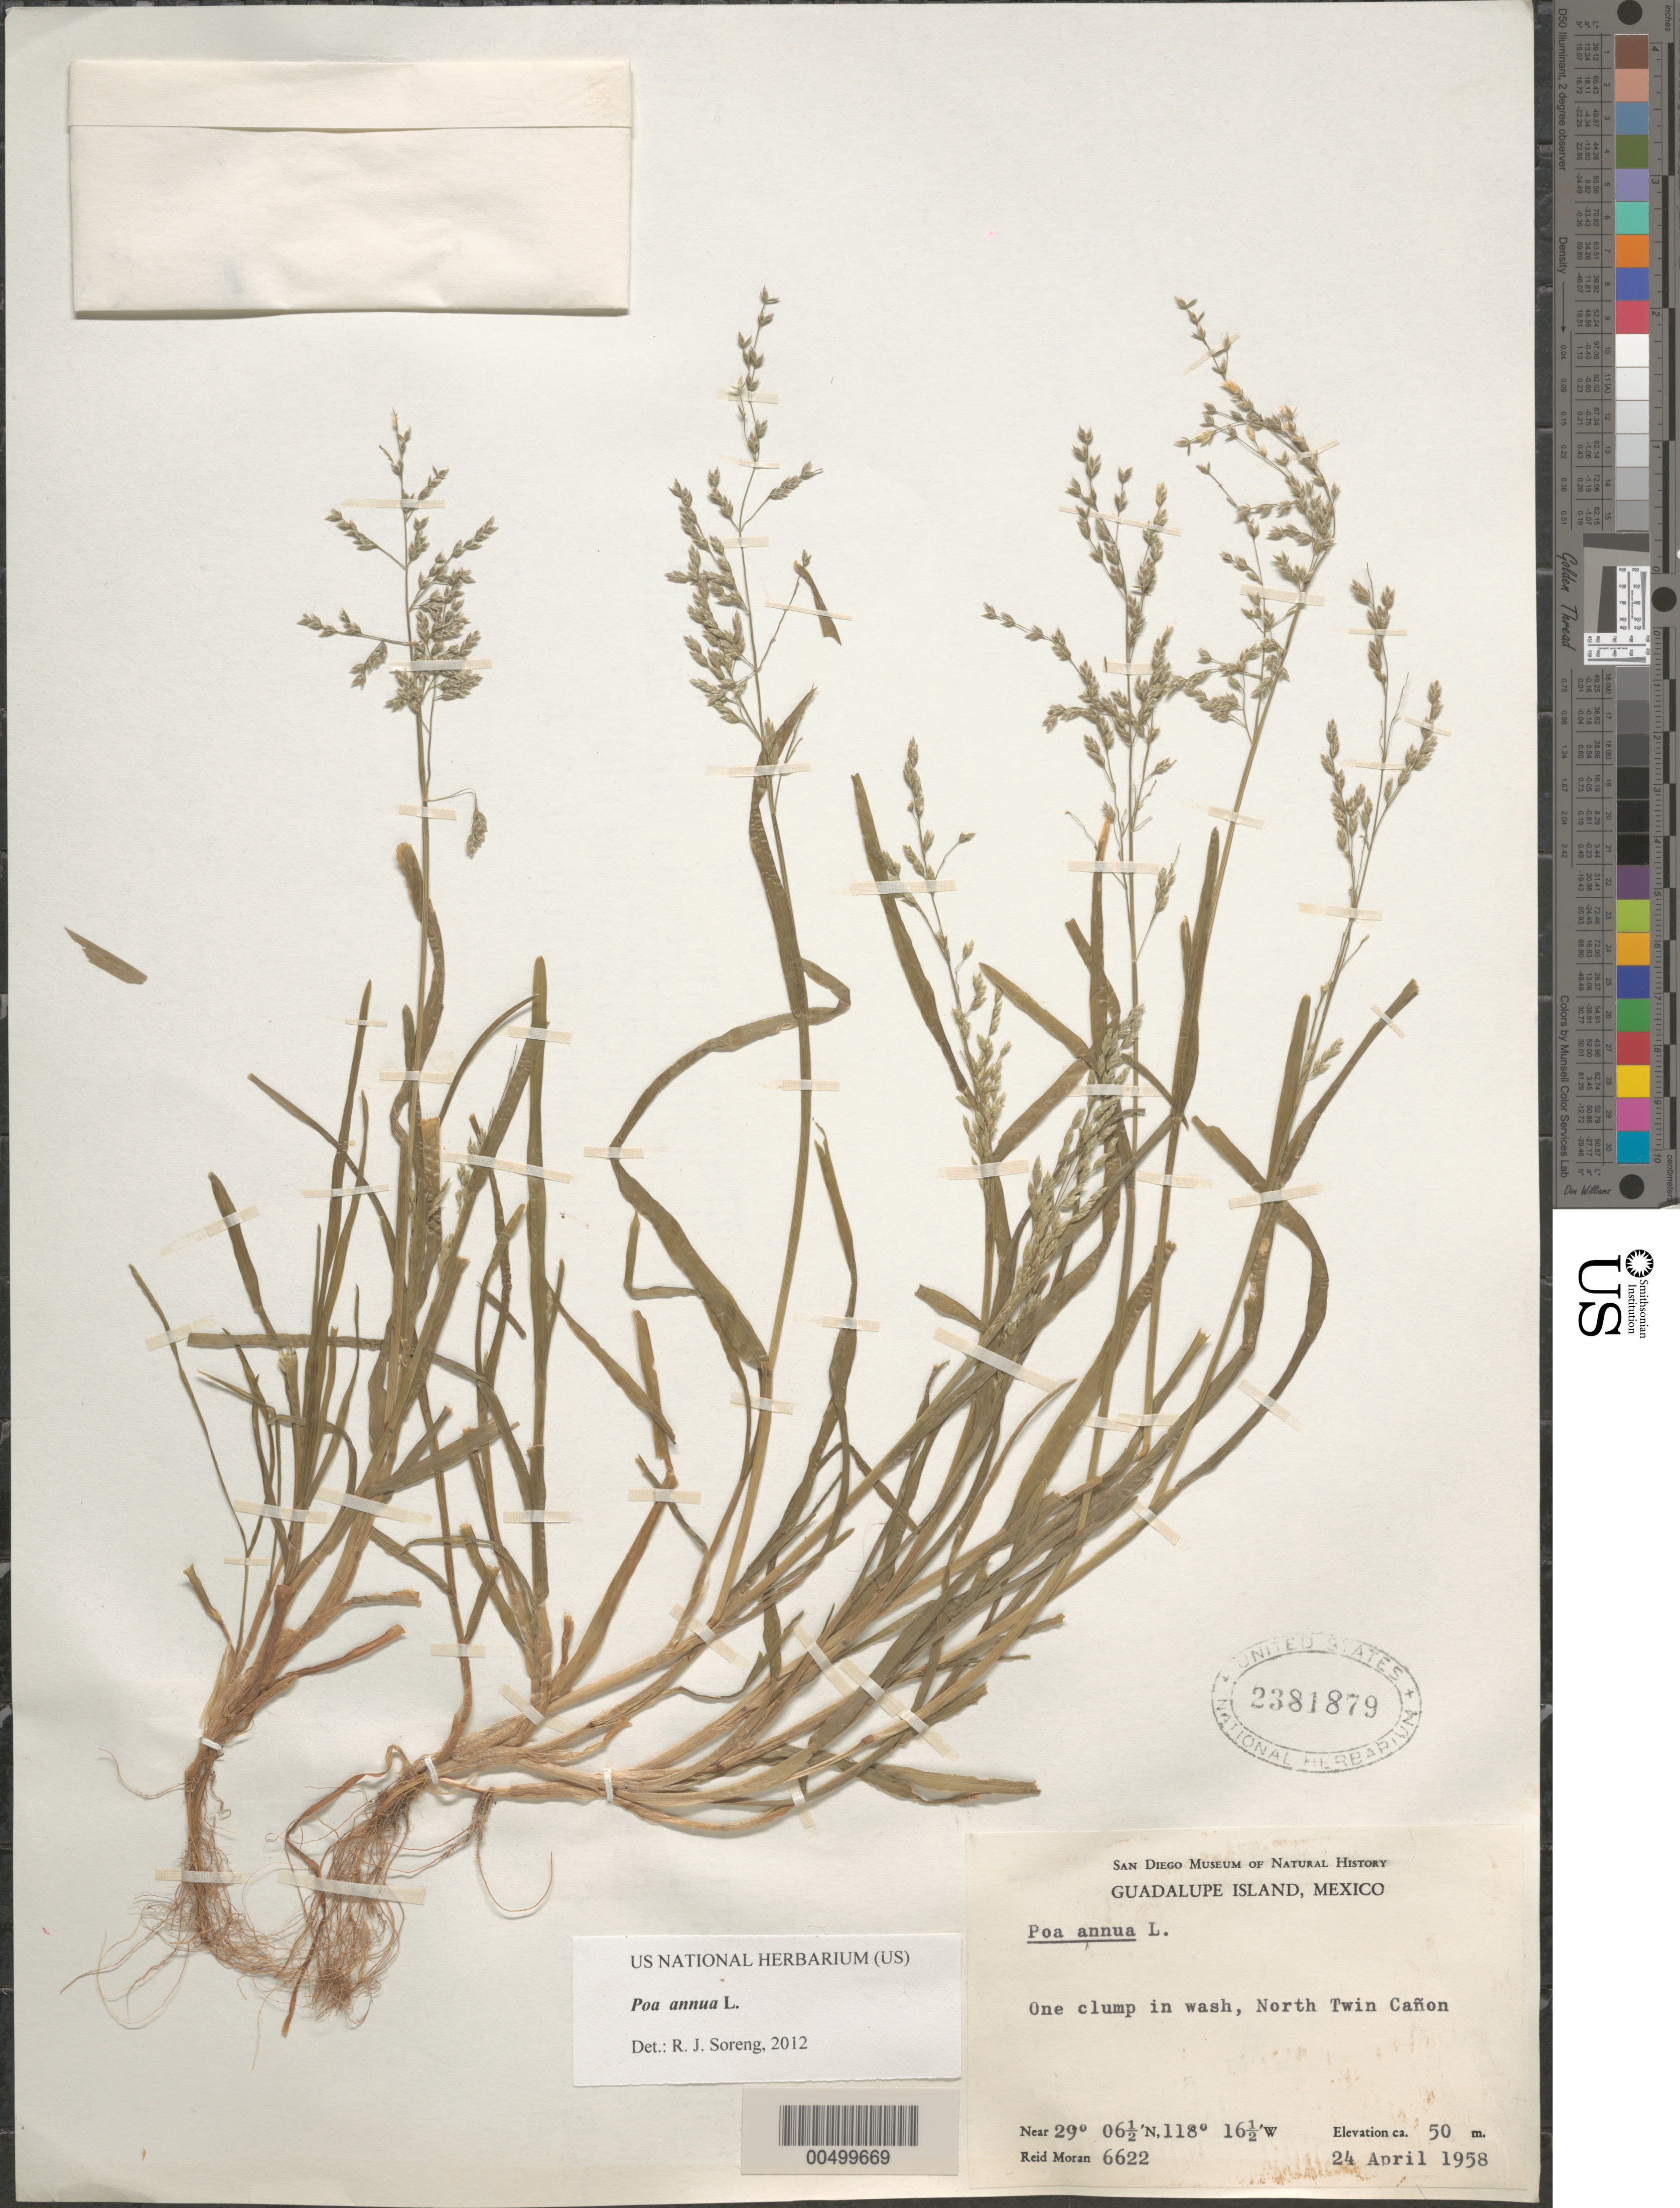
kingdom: Plantae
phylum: Tracheophyta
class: Liliopsida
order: Poales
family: Poaceae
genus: Poa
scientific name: Poa annua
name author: L.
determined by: Soreng, Robert J., Research Associate (BOT), Smithsonian Institution - National Museum of Natural History (UNITED STATES)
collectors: R. V. Moran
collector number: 6622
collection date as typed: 24 Apr 1958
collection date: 1958-04-24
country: Mexico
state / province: Baja California Norte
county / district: Ensenada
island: Guadalupe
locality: Guadalupe Island, North Twin Canyon, 118 degrees, 16', 30 W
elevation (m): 50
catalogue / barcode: US 2381879